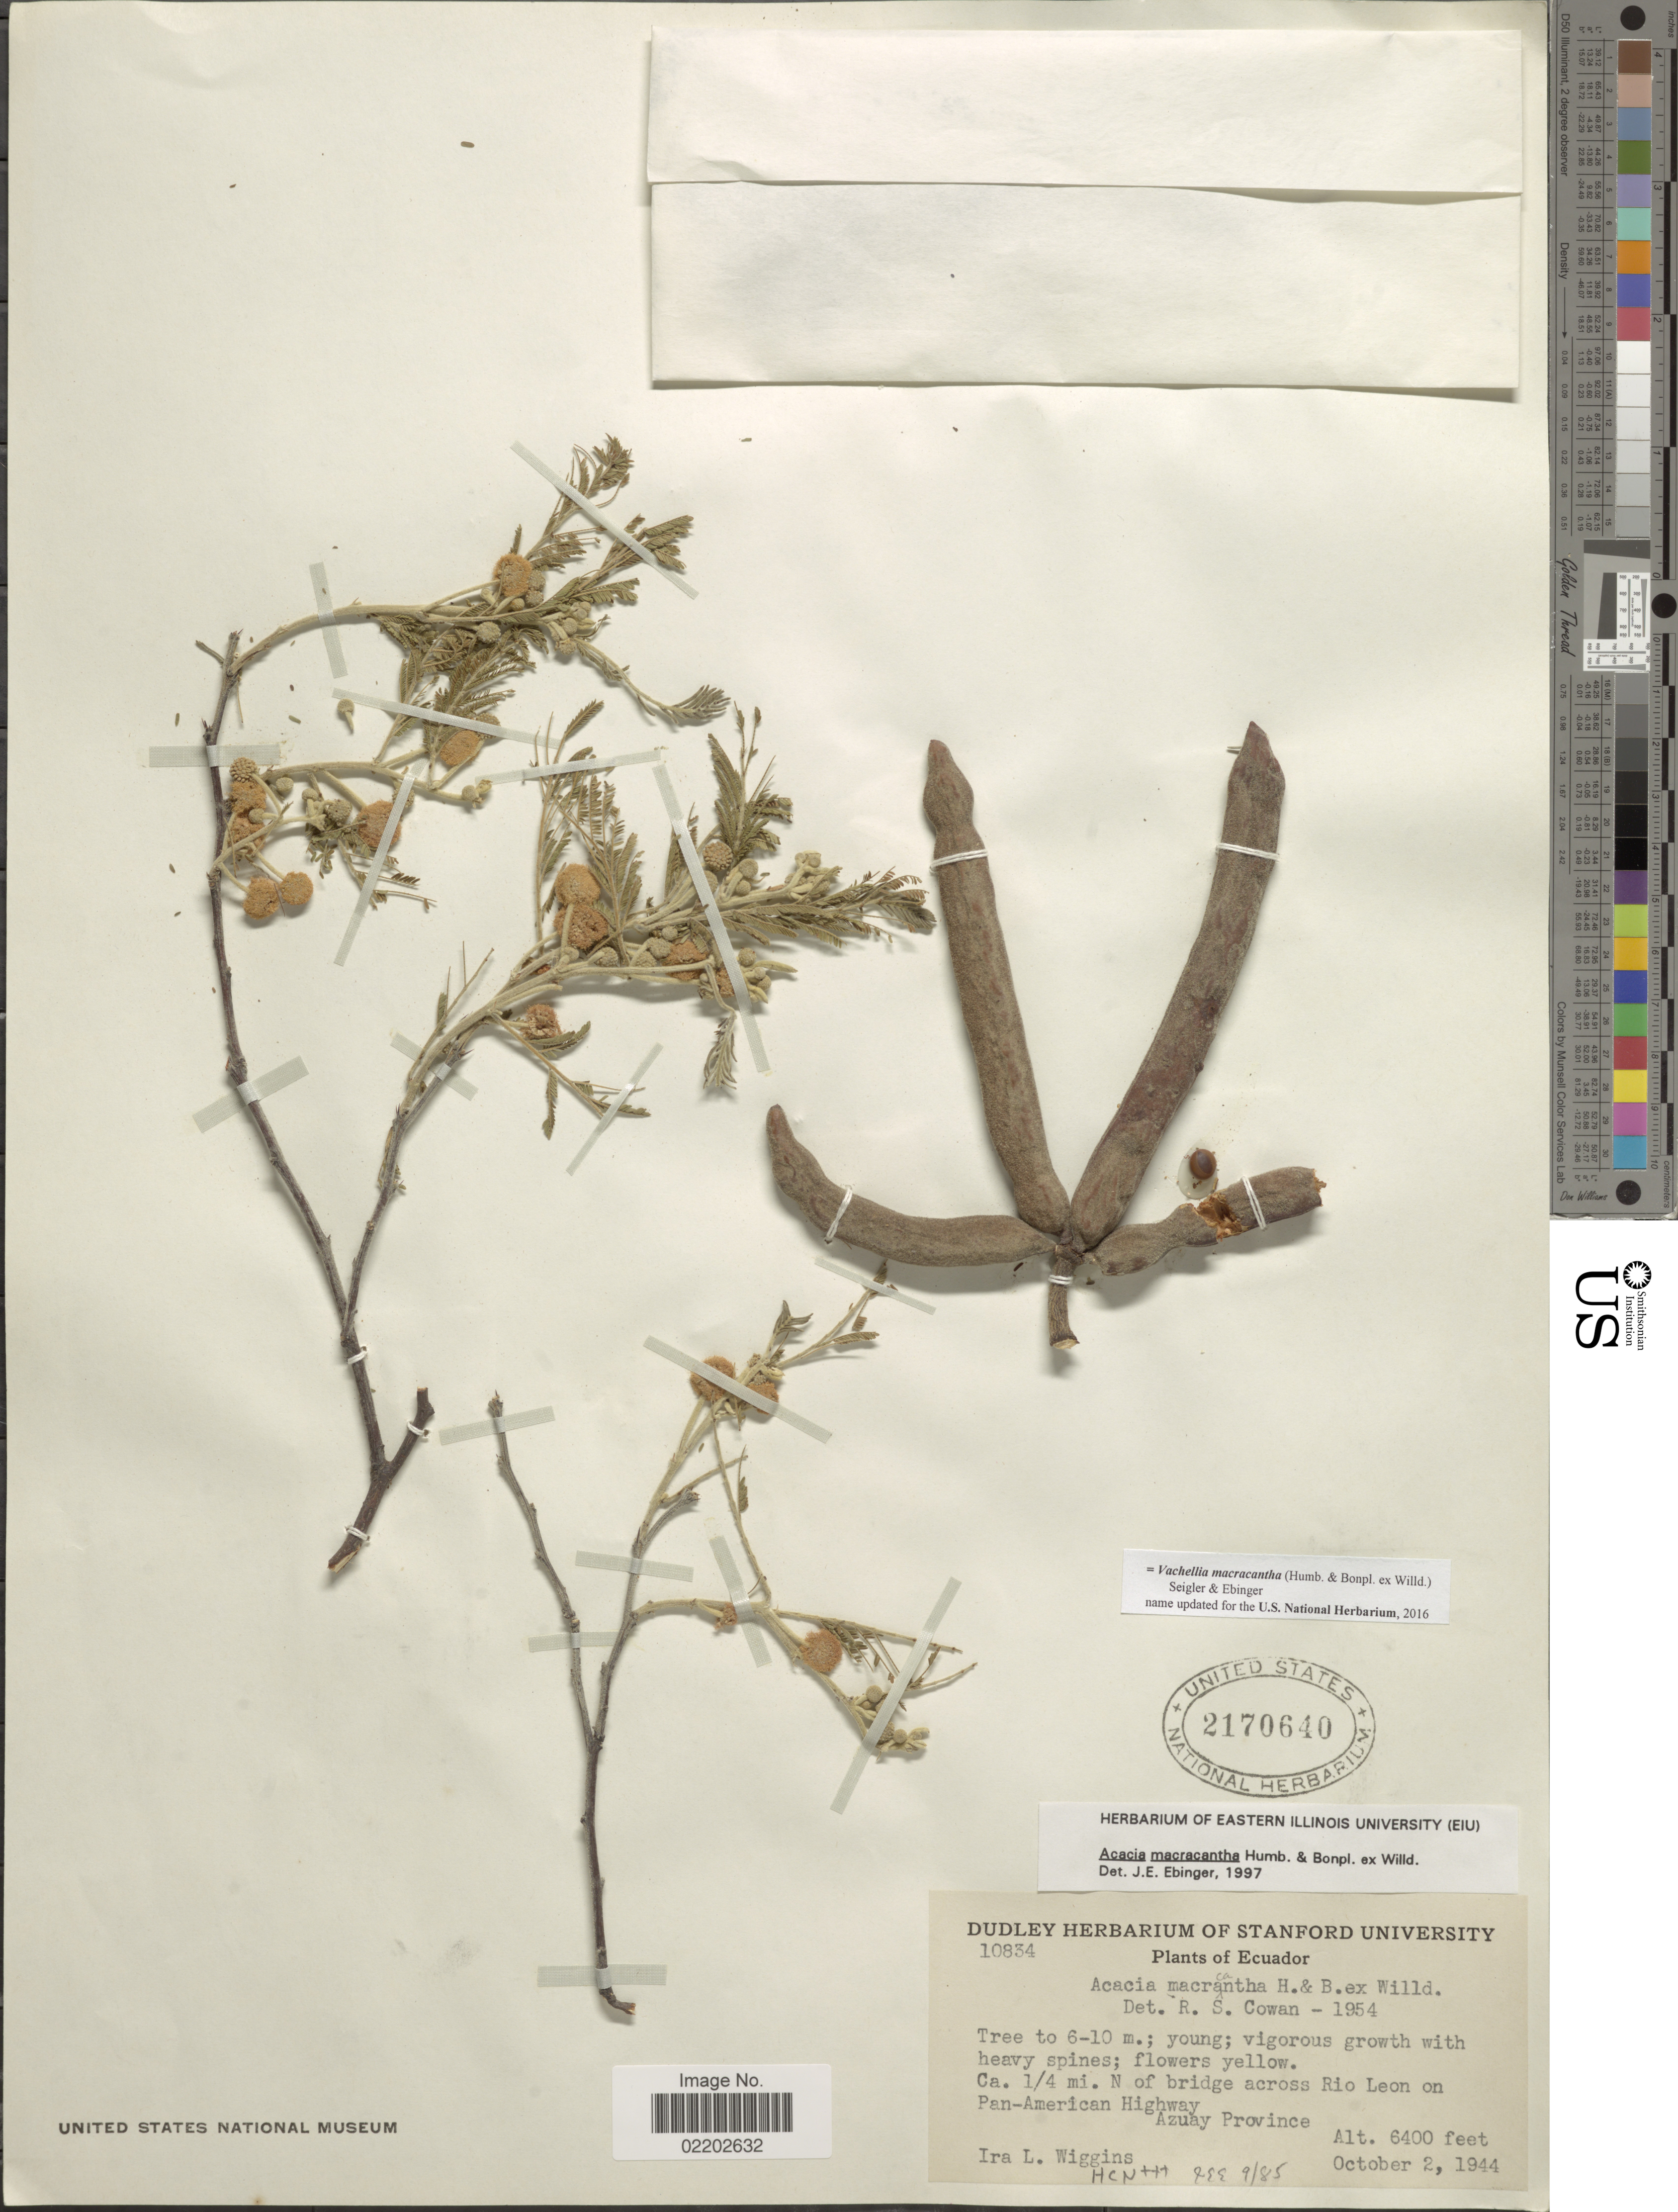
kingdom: Plantae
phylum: Tracheophyta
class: Magnoliopsida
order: Fabales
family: Fabaceae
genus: Vachellia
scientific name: Vachellia macracantha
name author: (Humb. & Bonpl. ex Willd.) Seigler & Ebinger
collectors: I. L. Wiggins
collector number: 10834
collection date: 1944-10-02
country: Ecuador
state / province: Azuay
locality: Ca.1/4 mi N. of bridge across Rio Leon on Pan-American Highway, Azuay Province.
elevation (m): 1951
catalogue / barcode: US 2170640